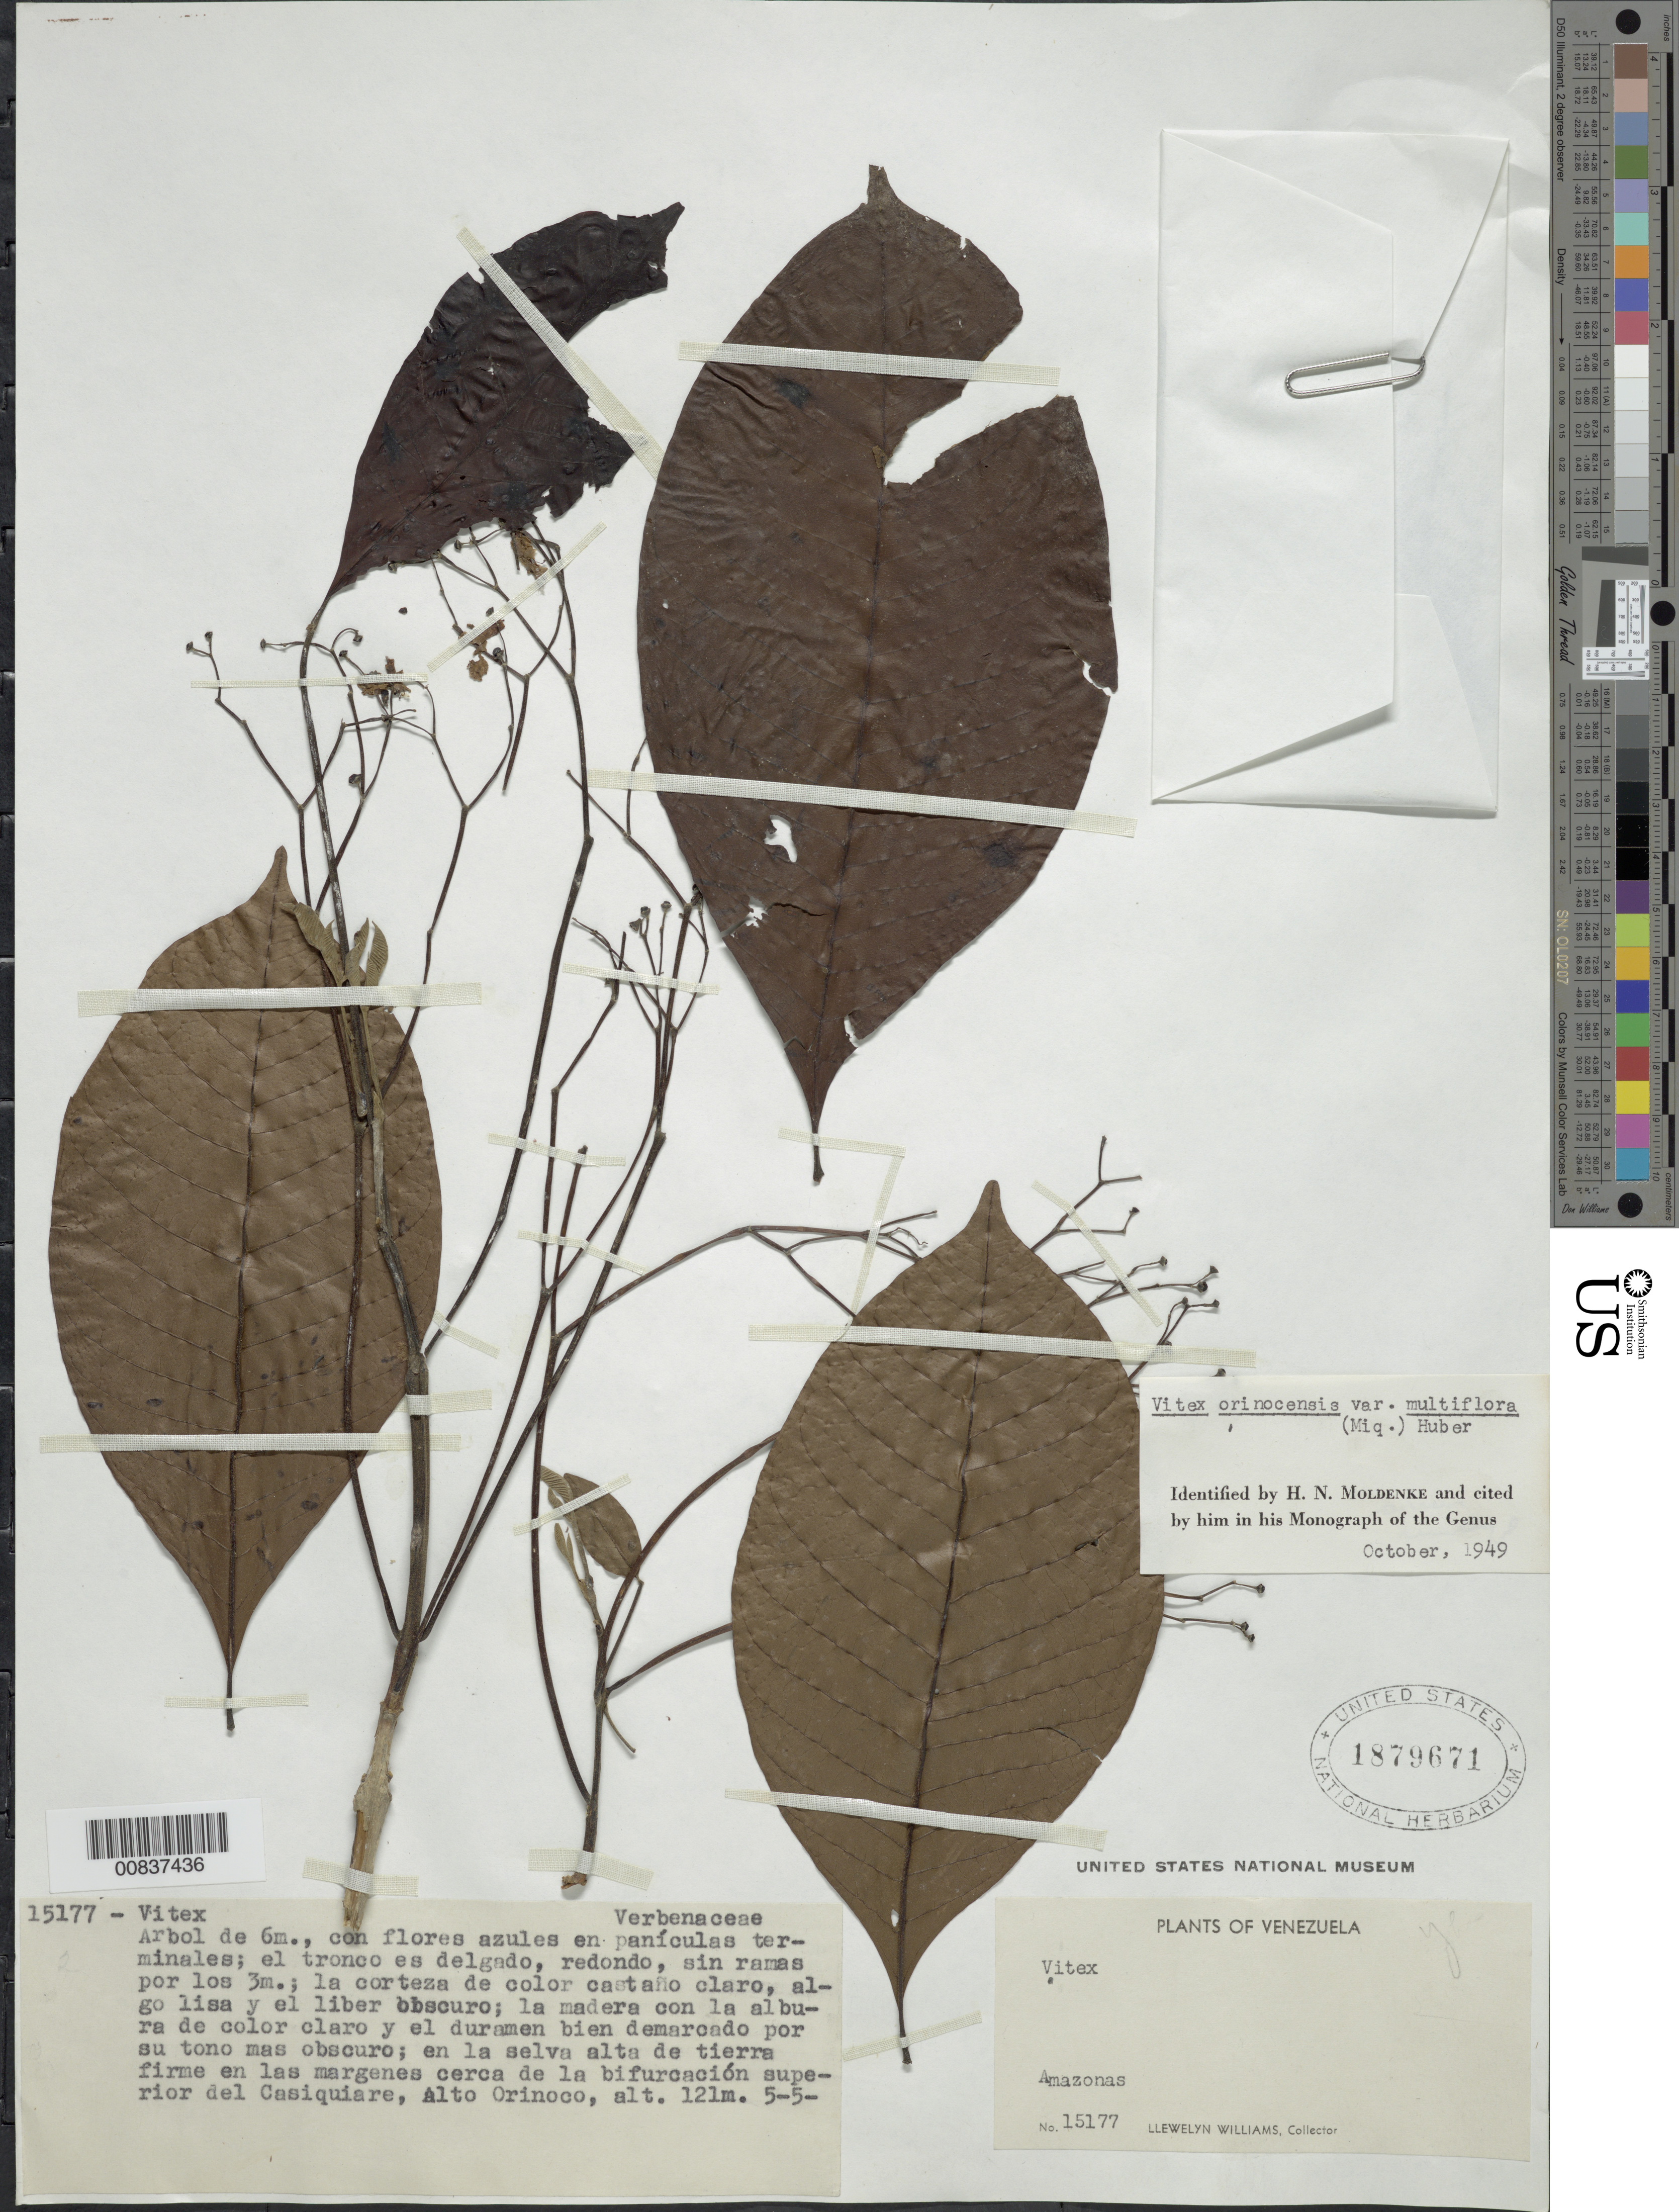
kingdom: Plantae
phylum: Tracheophyta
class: Magnoliopsida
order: Lamiales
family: Lamiaceae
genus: Vitex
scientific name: Vitex orinocensis var. multiflora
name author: (Miq.) Huber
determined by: Moldenke, H. N.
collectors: Ll. Williams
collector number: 15177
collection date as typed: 5-May-42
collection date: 1942-05-05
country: Venezuela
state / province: Amazonas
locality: Casiquiare, cerca de la bifurcacion superior; Alto Orinoco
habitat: Selva alta de tierra firme en las margenes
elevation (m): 121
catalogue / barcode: US 1879671